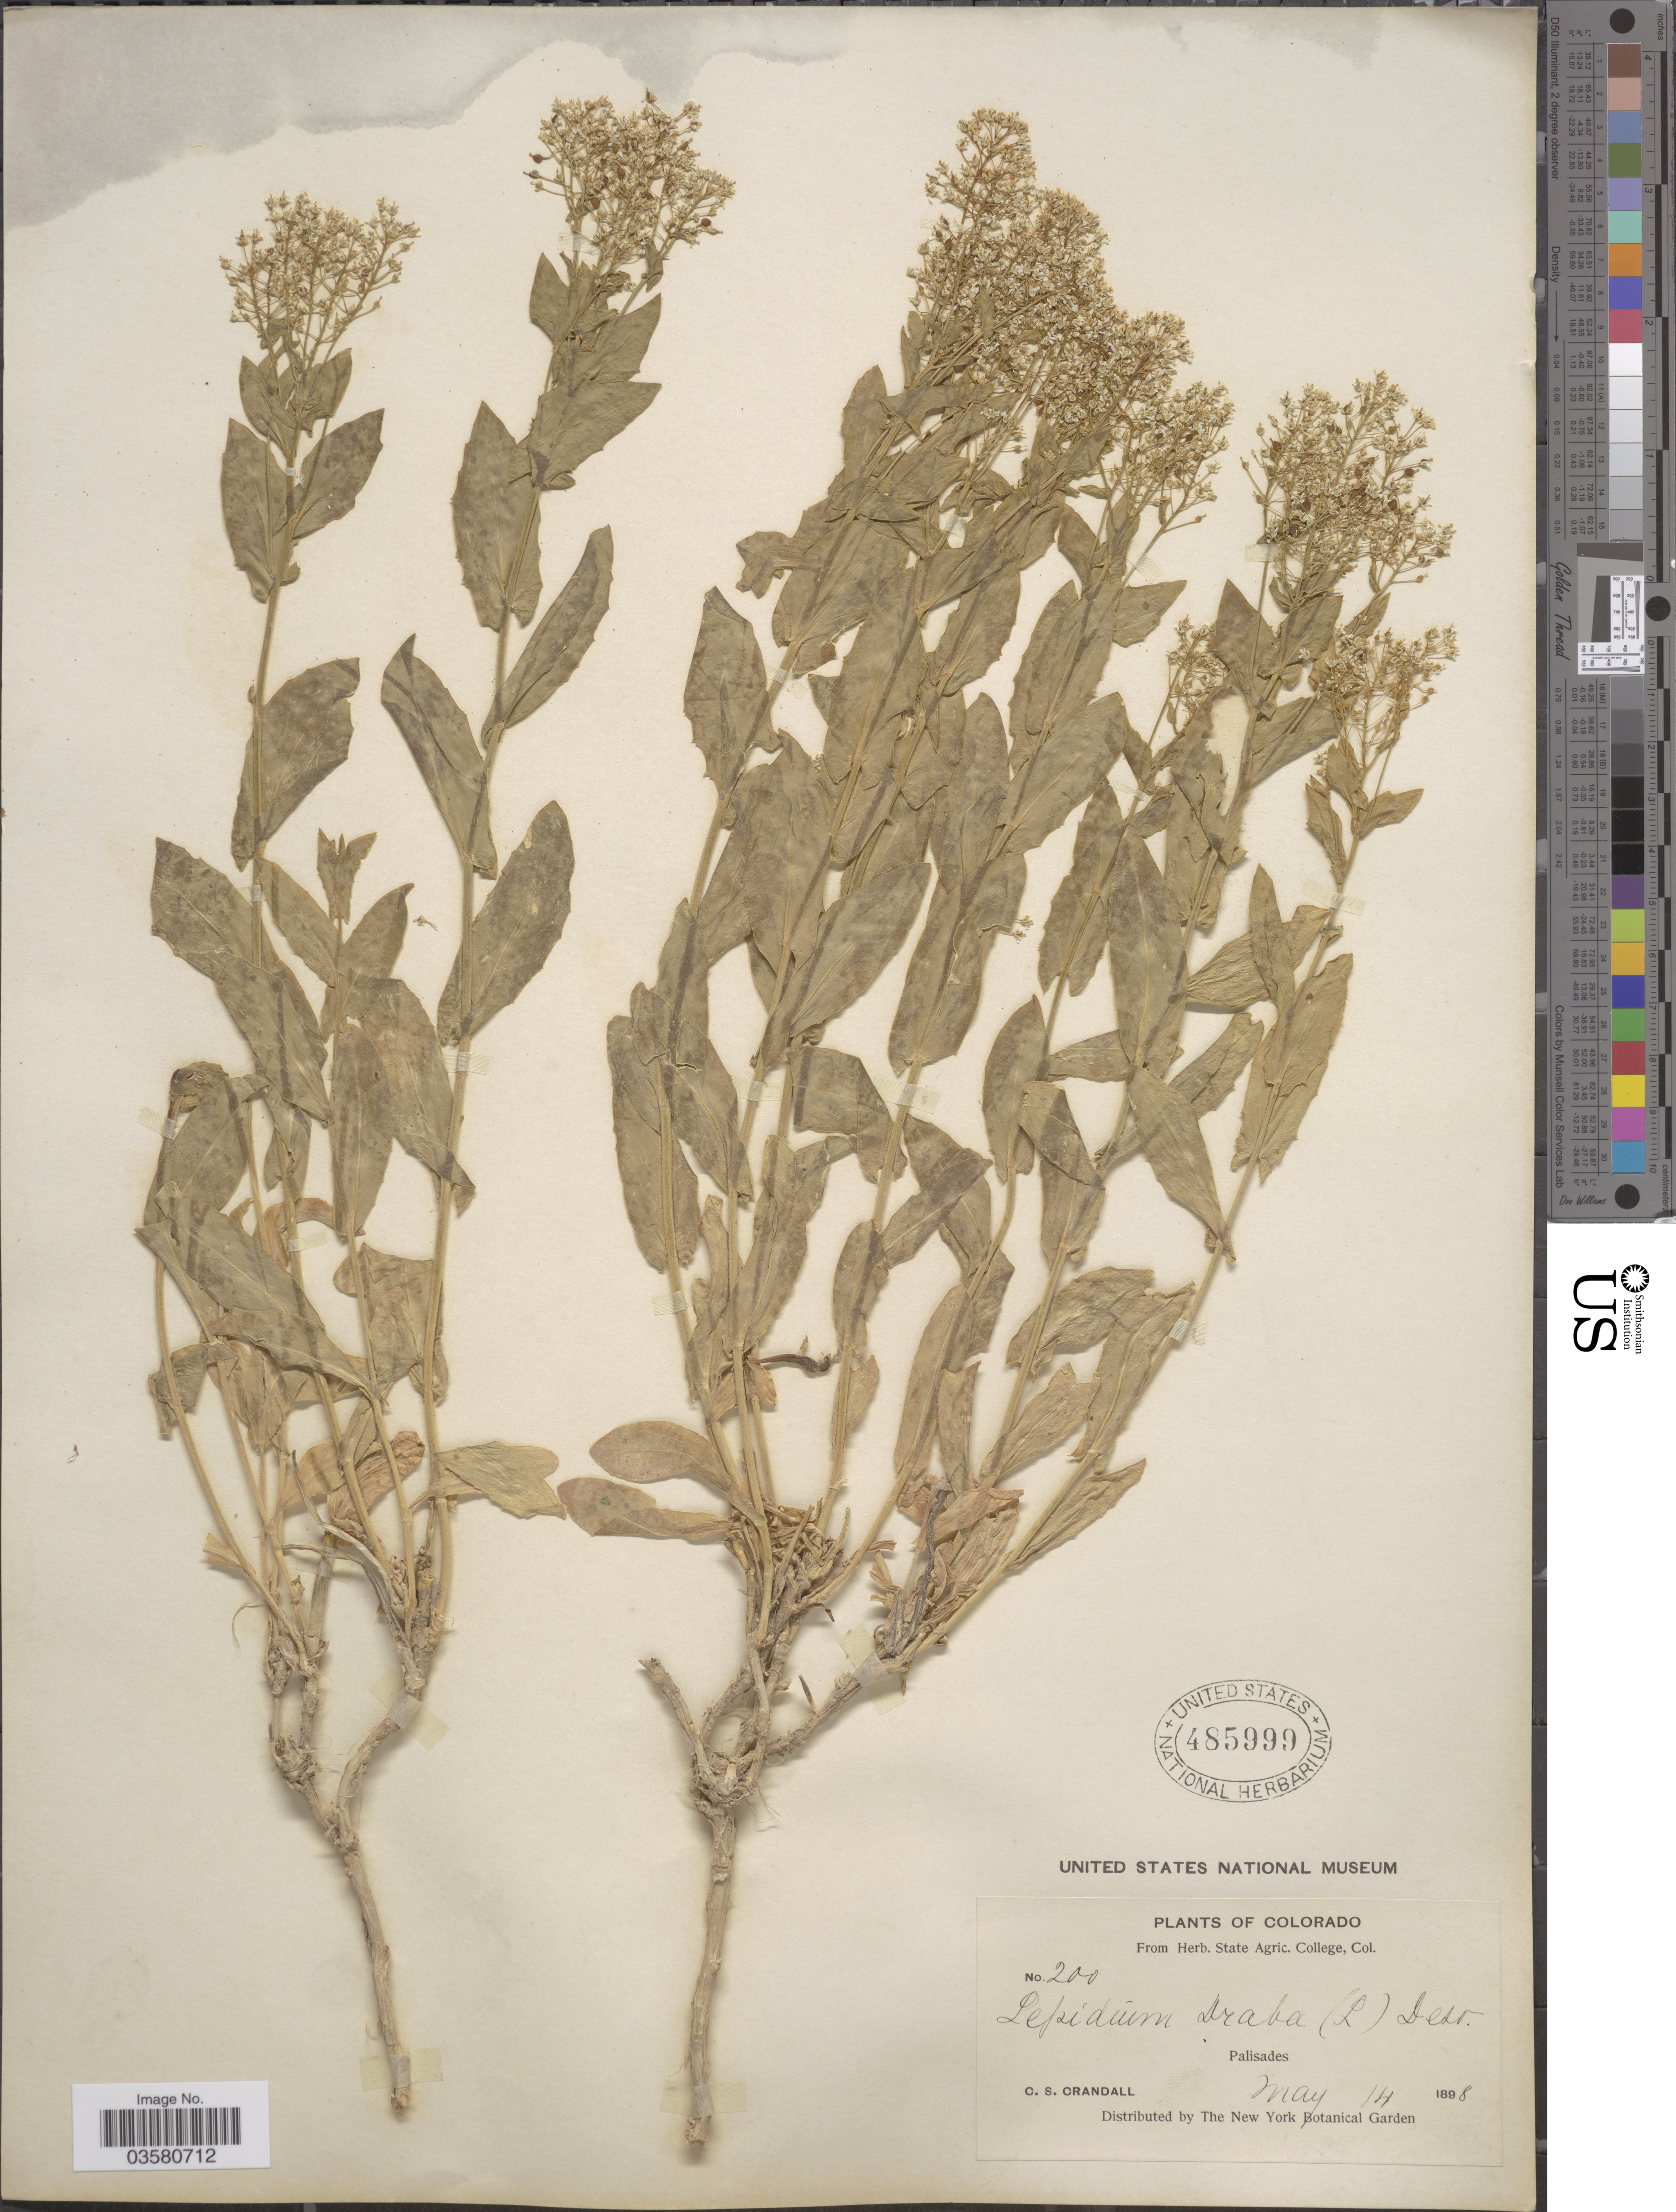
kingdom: Plantae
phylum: Tracheophyta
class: Magnoliopsida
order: Brassicales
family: Brassicaceae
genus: Lepidium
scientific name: Lepidium draba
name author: L.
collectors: C. Crandall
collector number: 200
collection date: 1898-05-14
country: United States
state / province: Colorado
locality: Palisades.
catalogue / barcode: US 485999